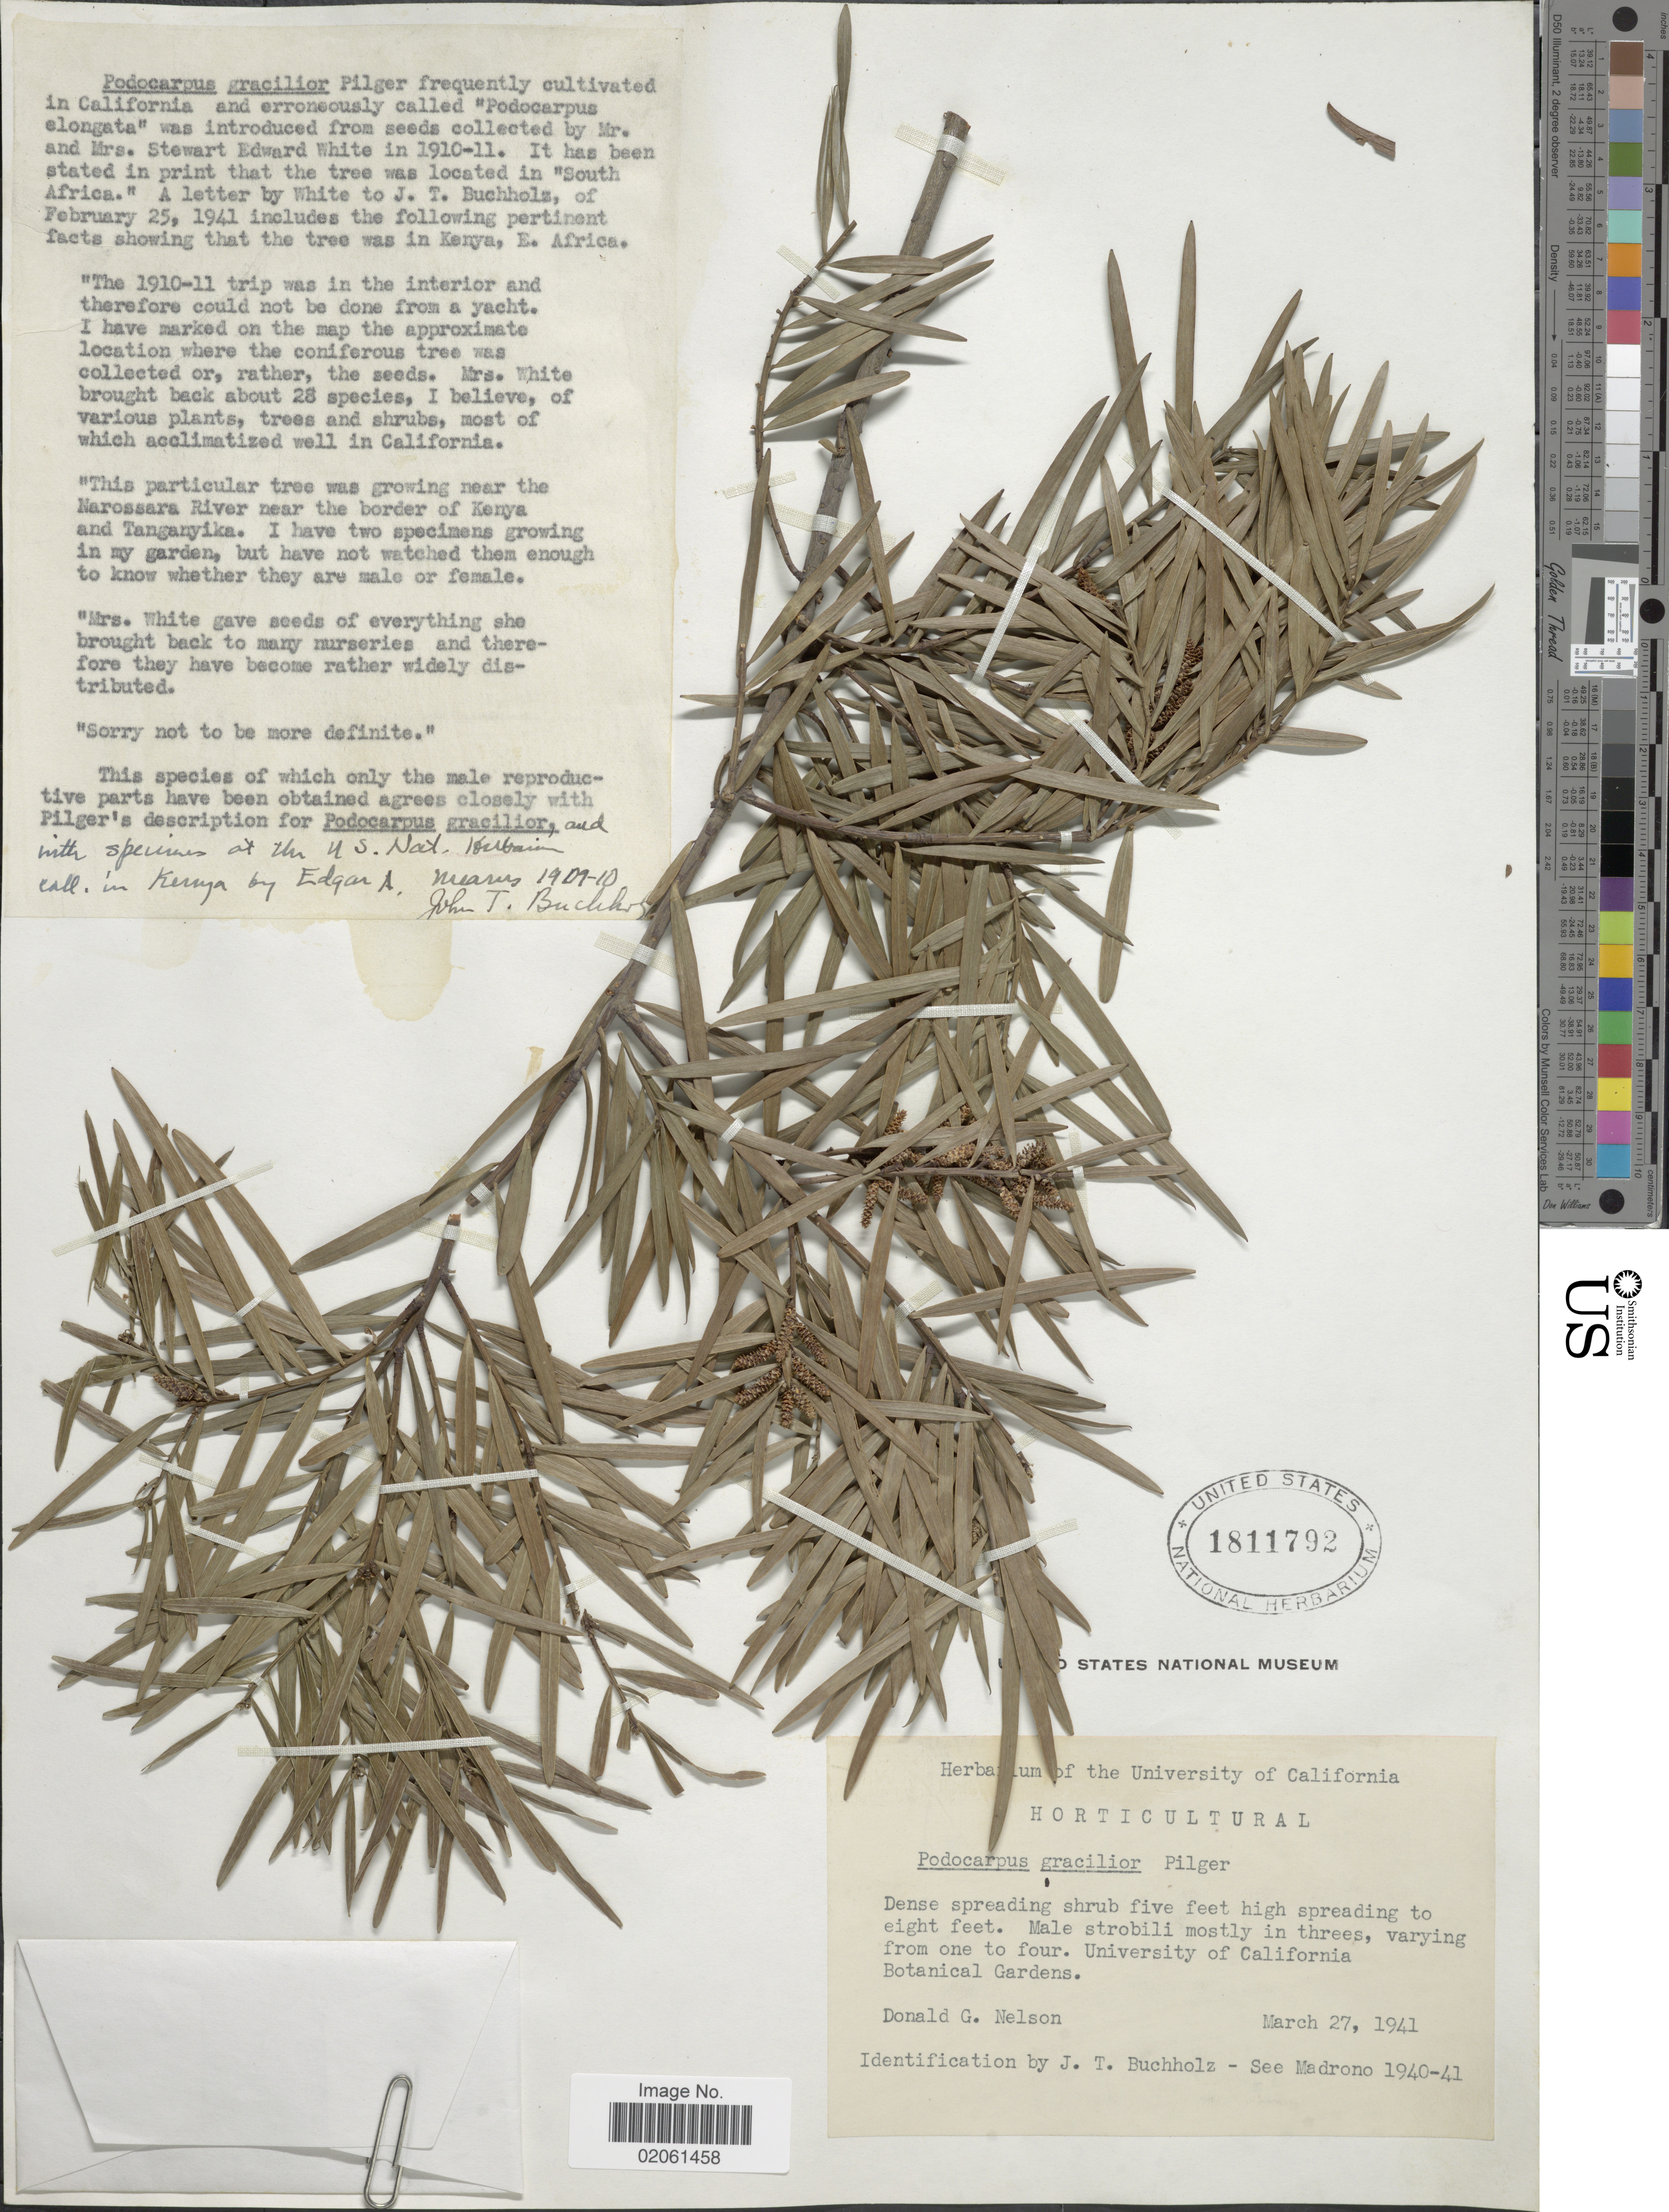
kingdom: Plantae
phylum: Tracheophyta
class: Pinopsida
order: Pinales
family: Podocarpaceae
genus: Podocarpus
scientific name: Podocarpus gracilior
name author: Pilg.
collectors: D. Nelson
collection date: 1941-03-27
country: United States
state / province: California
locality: University of California Botanical Gardens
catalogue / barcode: US 1811792